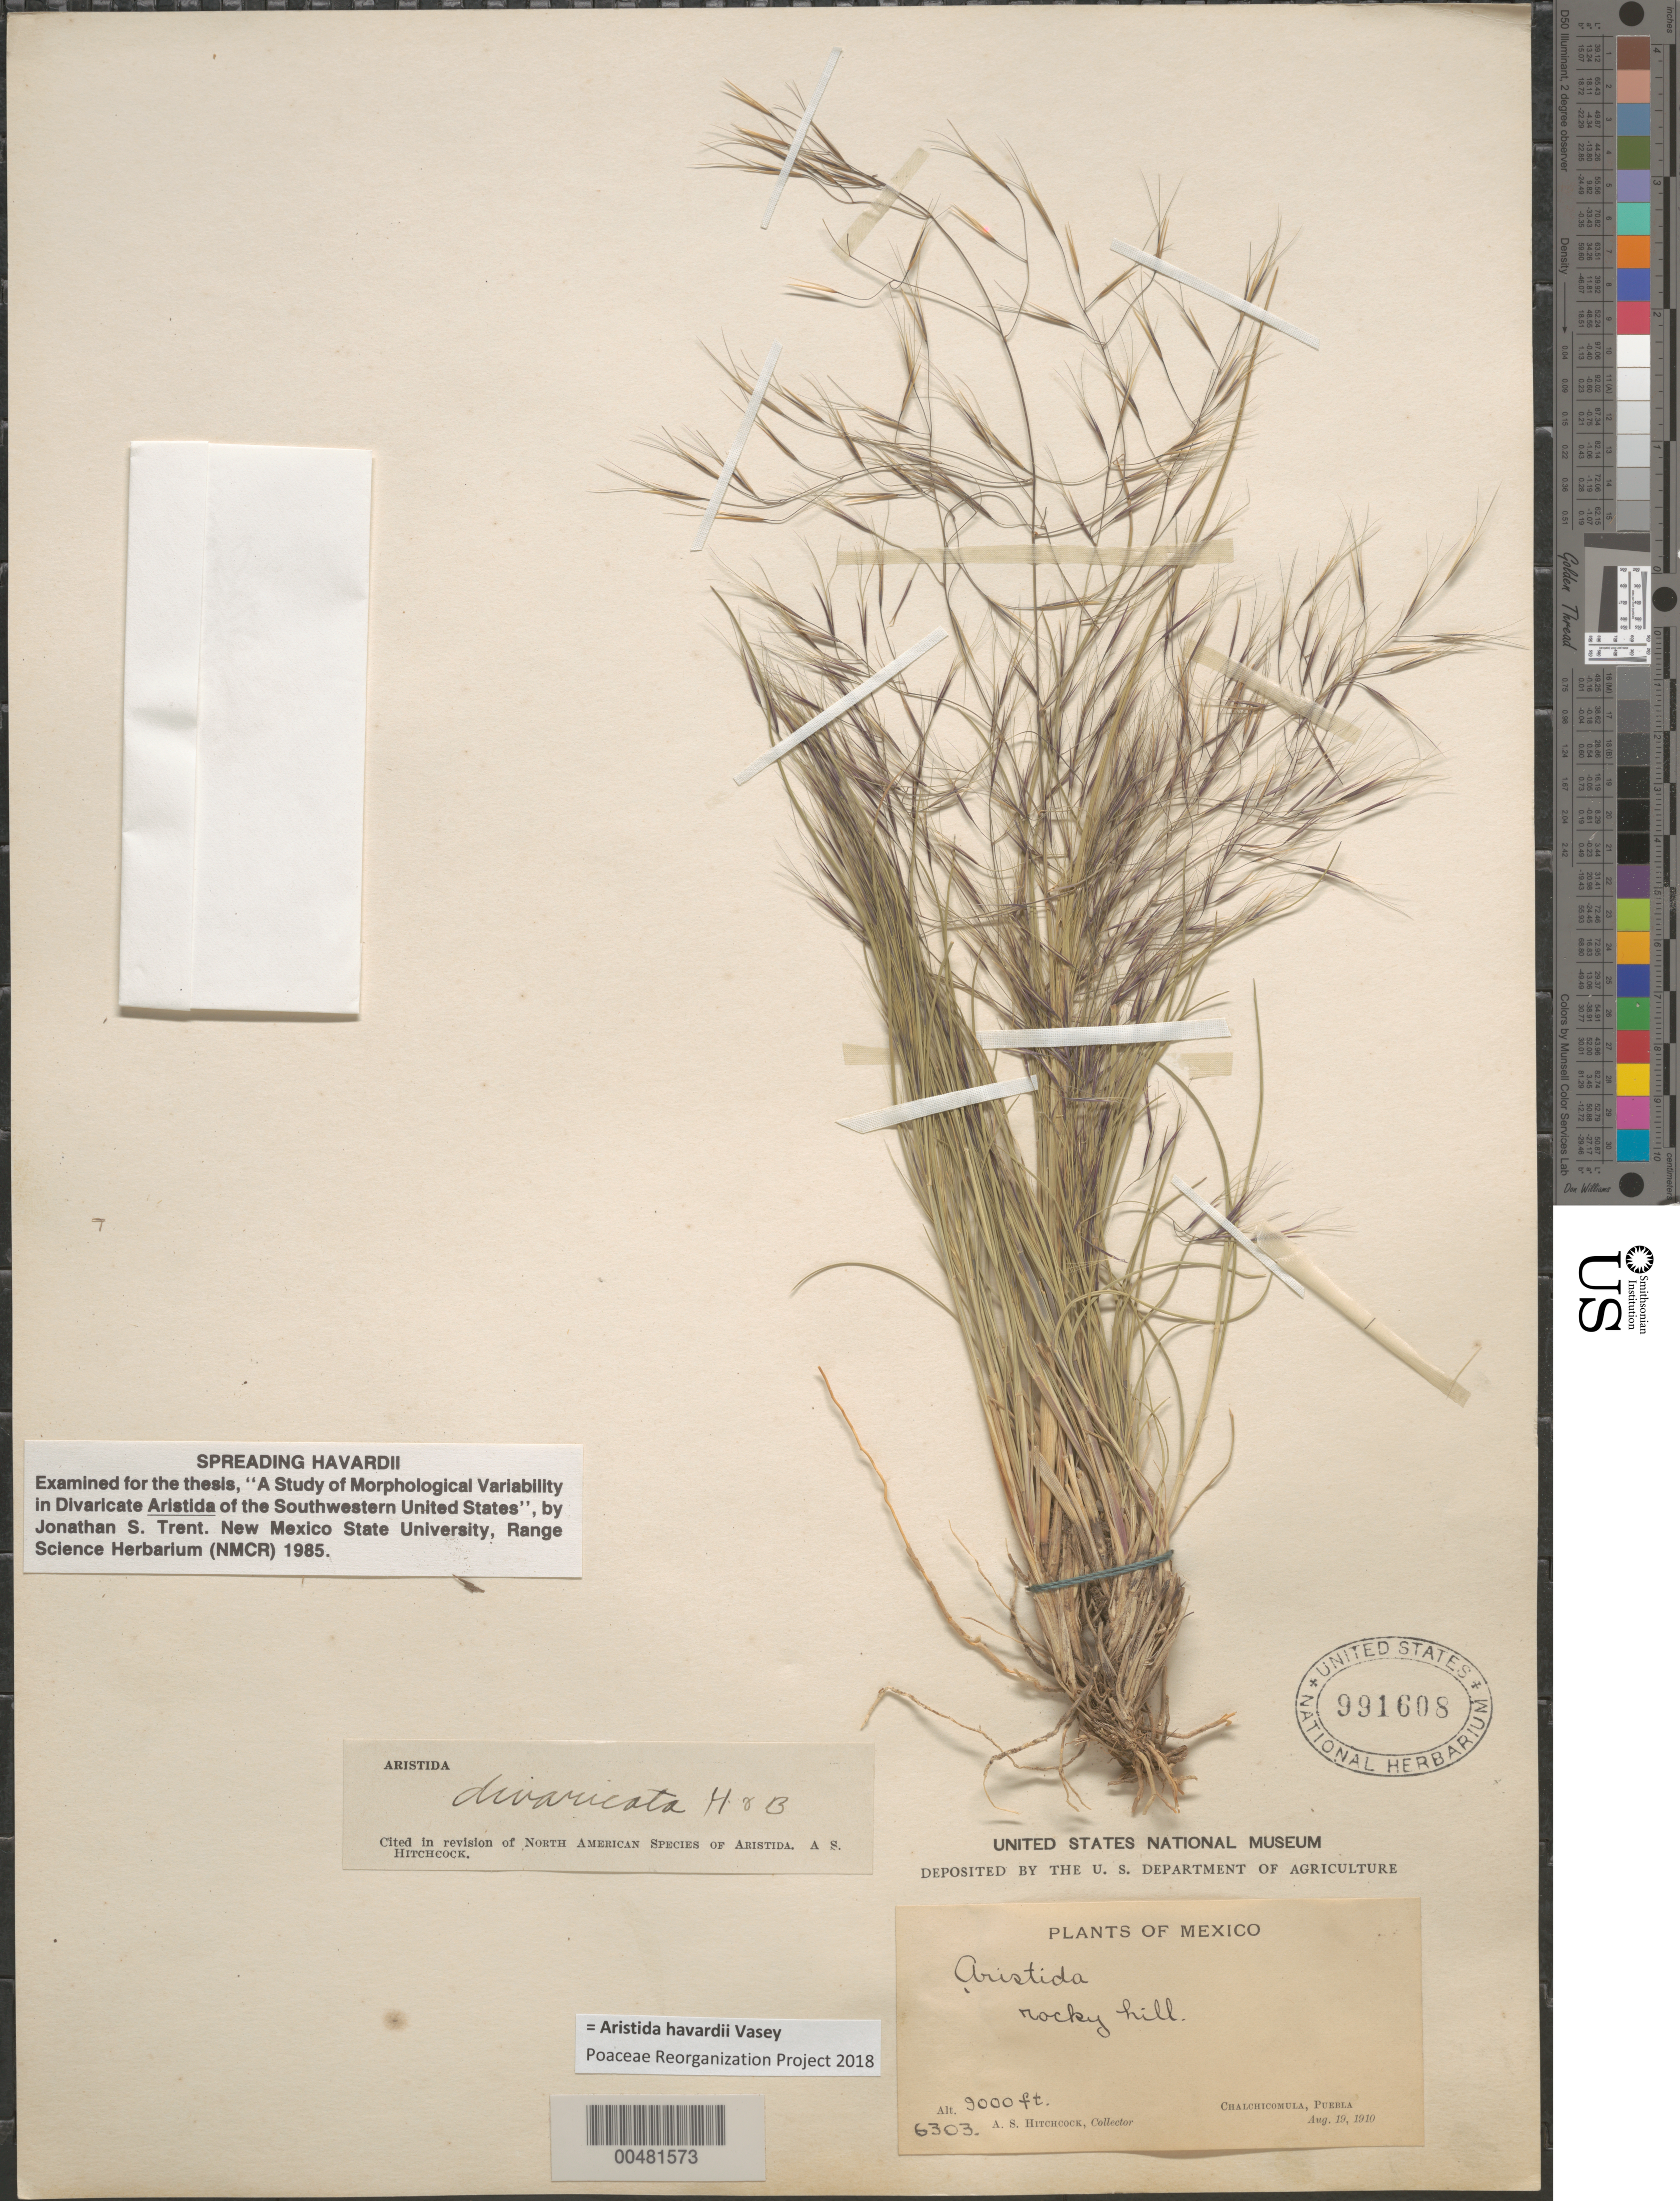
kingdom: Plantae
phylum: Tracheophyta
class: Liliopsida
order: Poales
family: Poaceae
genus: Aristida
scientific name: Aristida havardii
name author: Vasey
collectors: A. S. Hitchcock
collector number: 6303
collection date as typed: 19 Aug 1910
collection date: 1910-08-19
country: Mexico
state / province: Puebla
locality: Chalchicomula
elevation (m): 2743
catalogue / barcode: US 991608